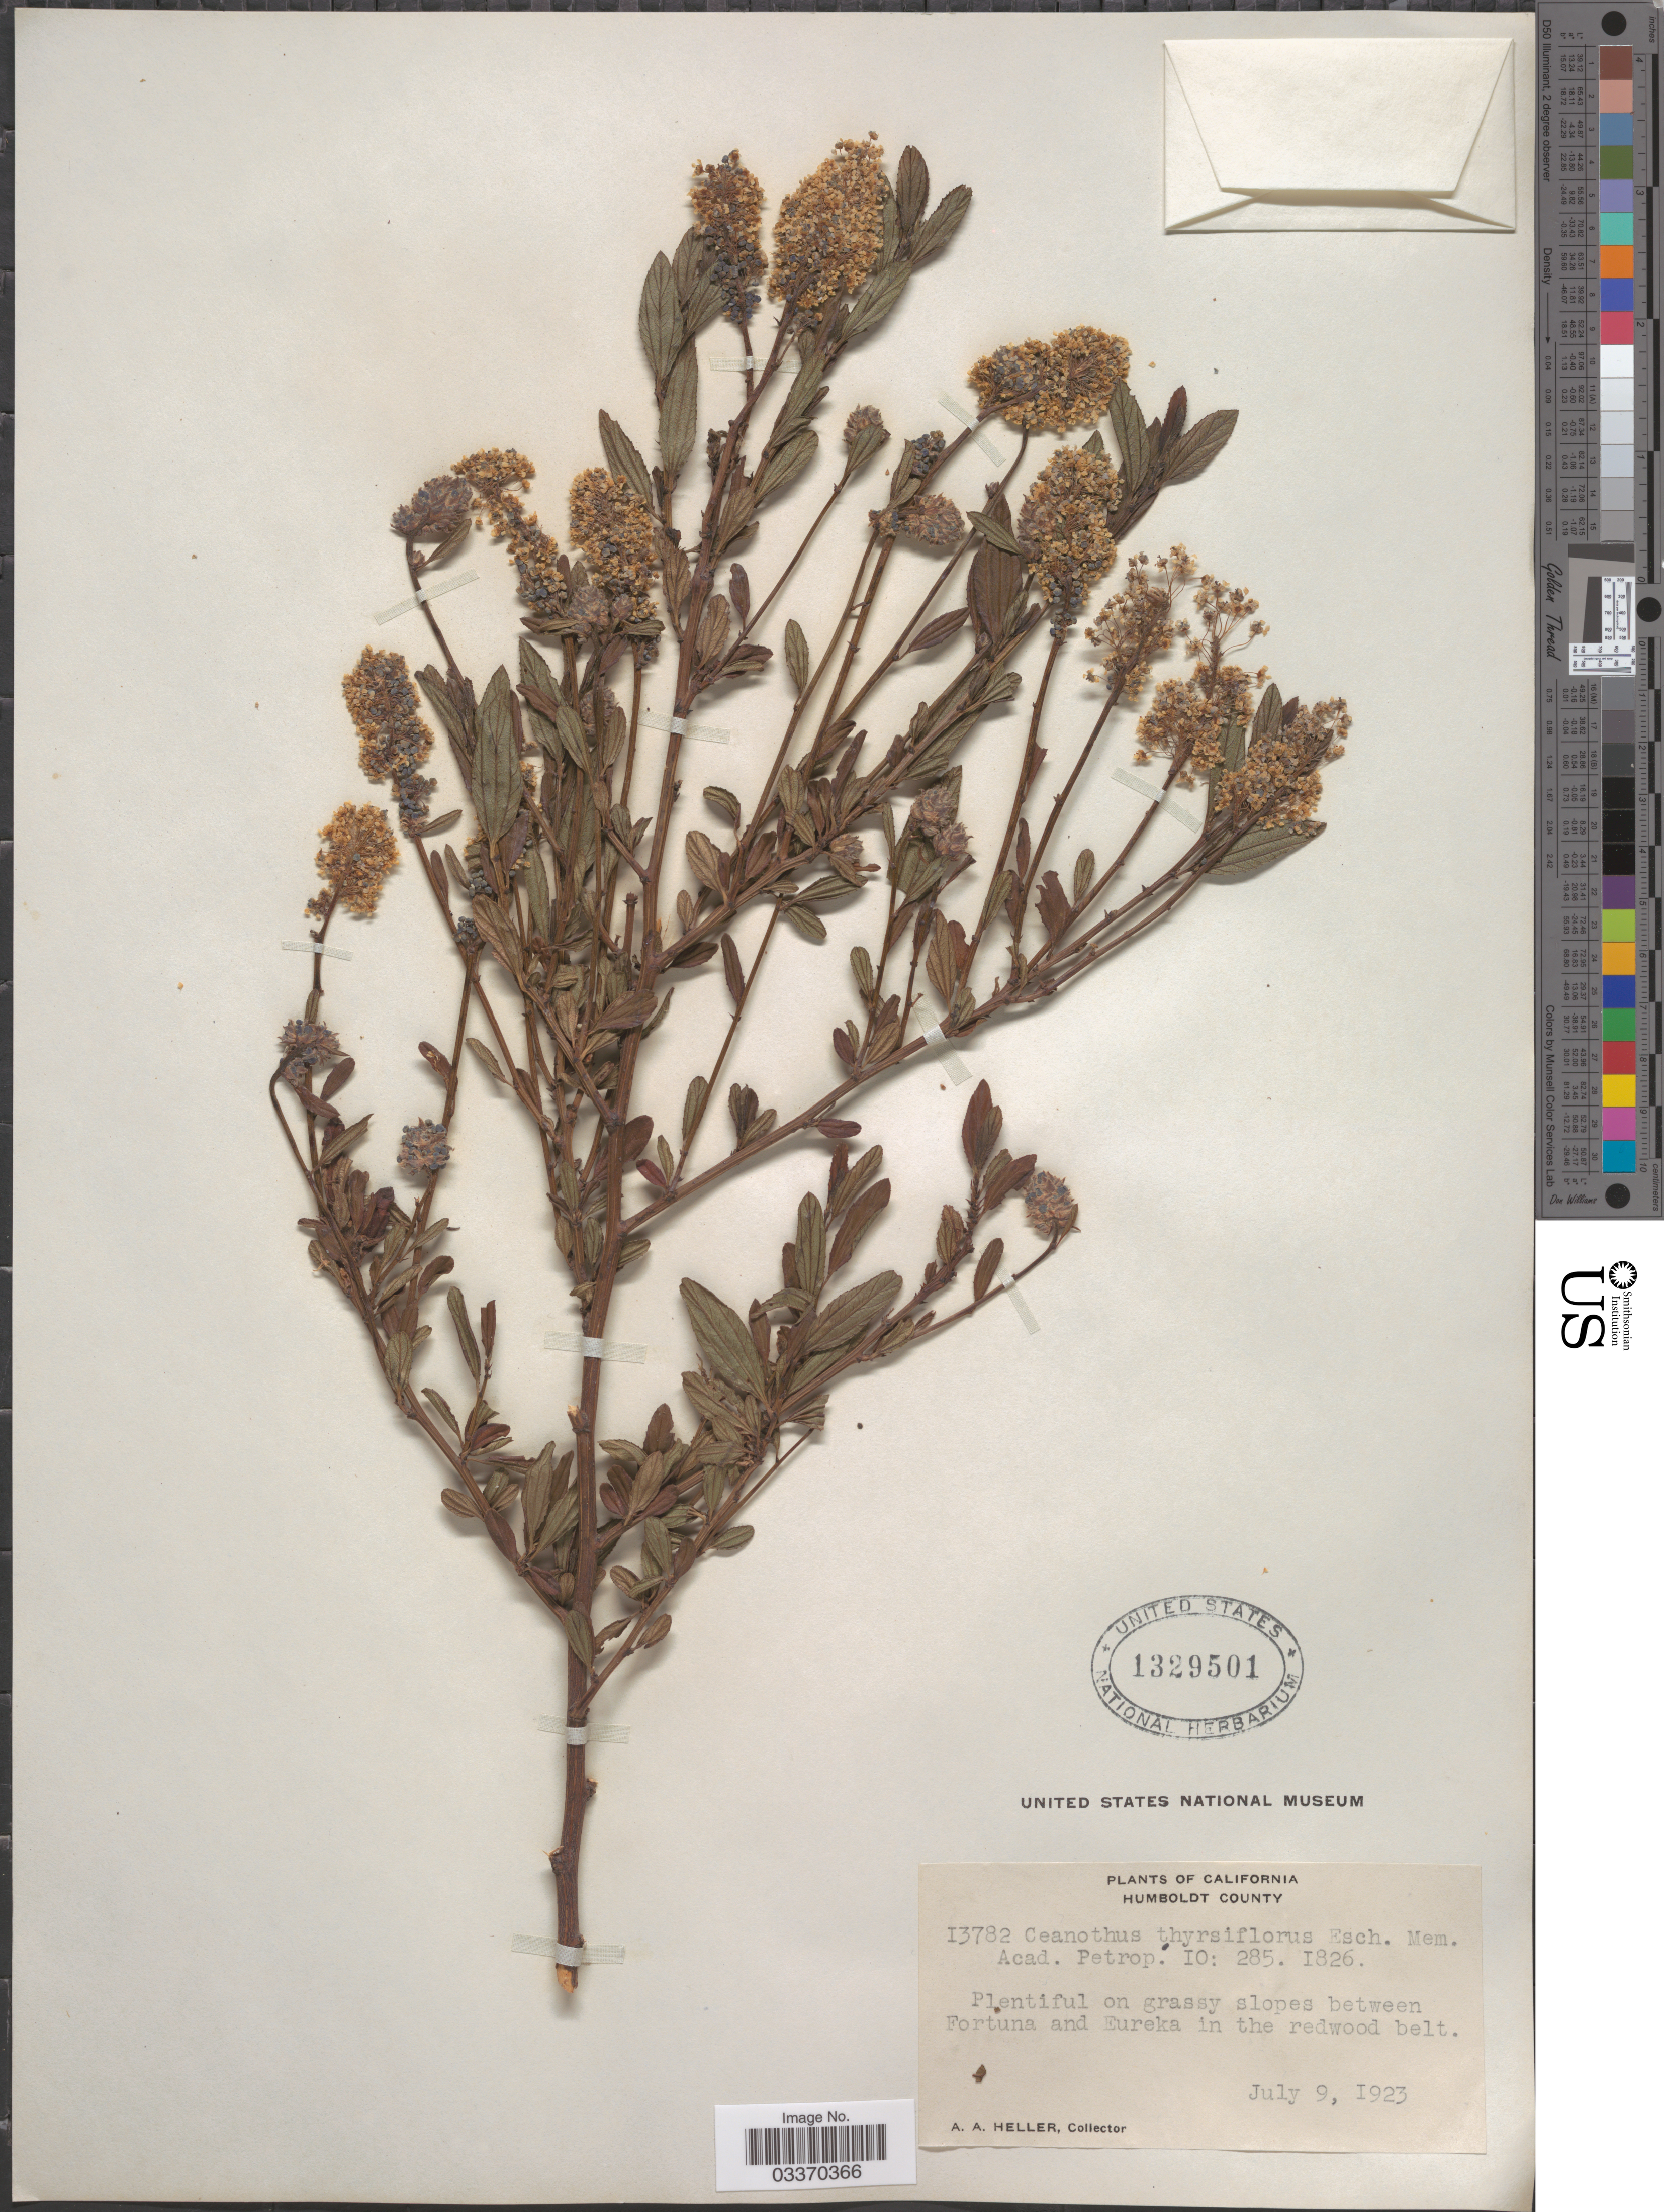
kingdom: Plantae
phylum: Tracheophyta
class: Magnoliopsida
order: Rosales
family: Rhamnaceae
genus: Ceanothus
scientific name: Ceanothus thyrsiflorus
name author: Eschsch.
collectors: A. A. Heller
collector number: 13782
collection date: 1923-07-09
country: United States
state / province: California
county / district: Humboldt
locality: Humboldt County. Plentiful on grassy slopes between Fortuna and Eureka in the redwood belt.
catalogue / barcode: US 1329501